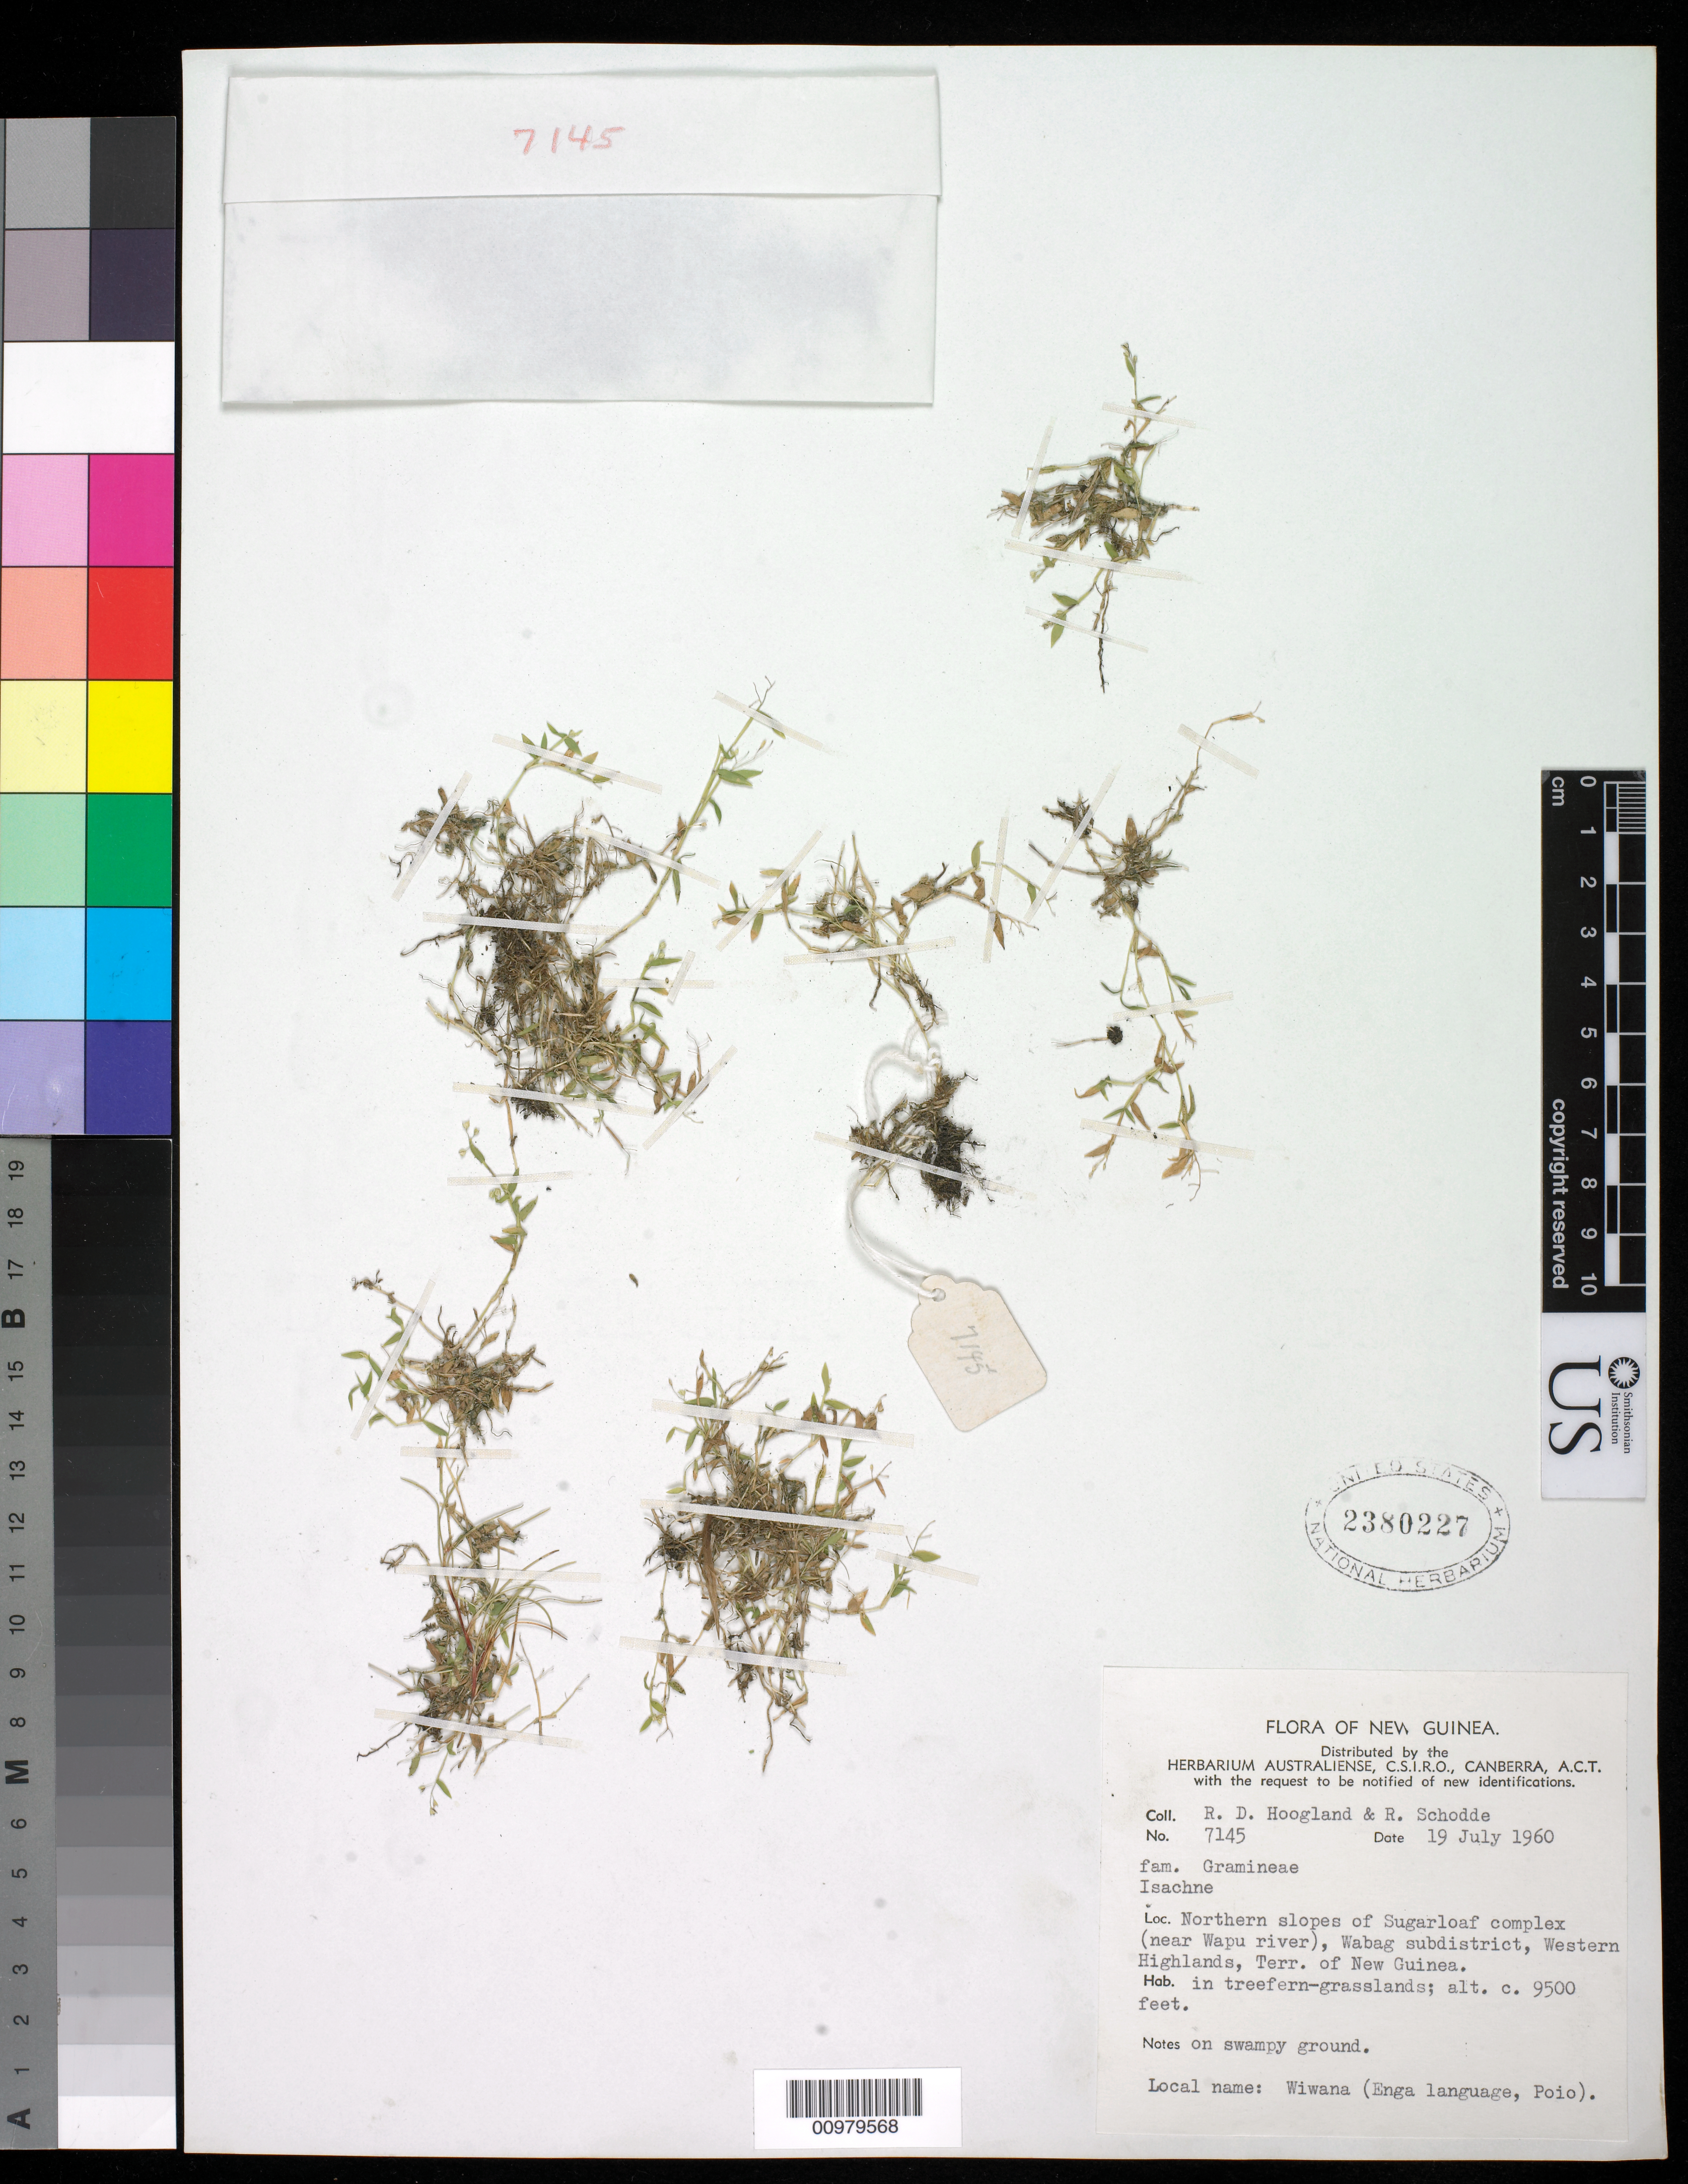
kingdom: Plantae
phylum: Tracheophyta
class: Liliopsida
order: Poales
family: Poaceae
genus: Isachne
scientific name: Isachne sp.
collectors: R. D. Hoogland & R. Schodde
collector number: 7145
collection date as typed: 19 Jul 1960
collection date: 1960-07-19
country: Papua New Guinea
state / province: Enga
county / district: Wabag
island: New Guinea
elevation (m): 2896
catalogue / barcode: US 2380227